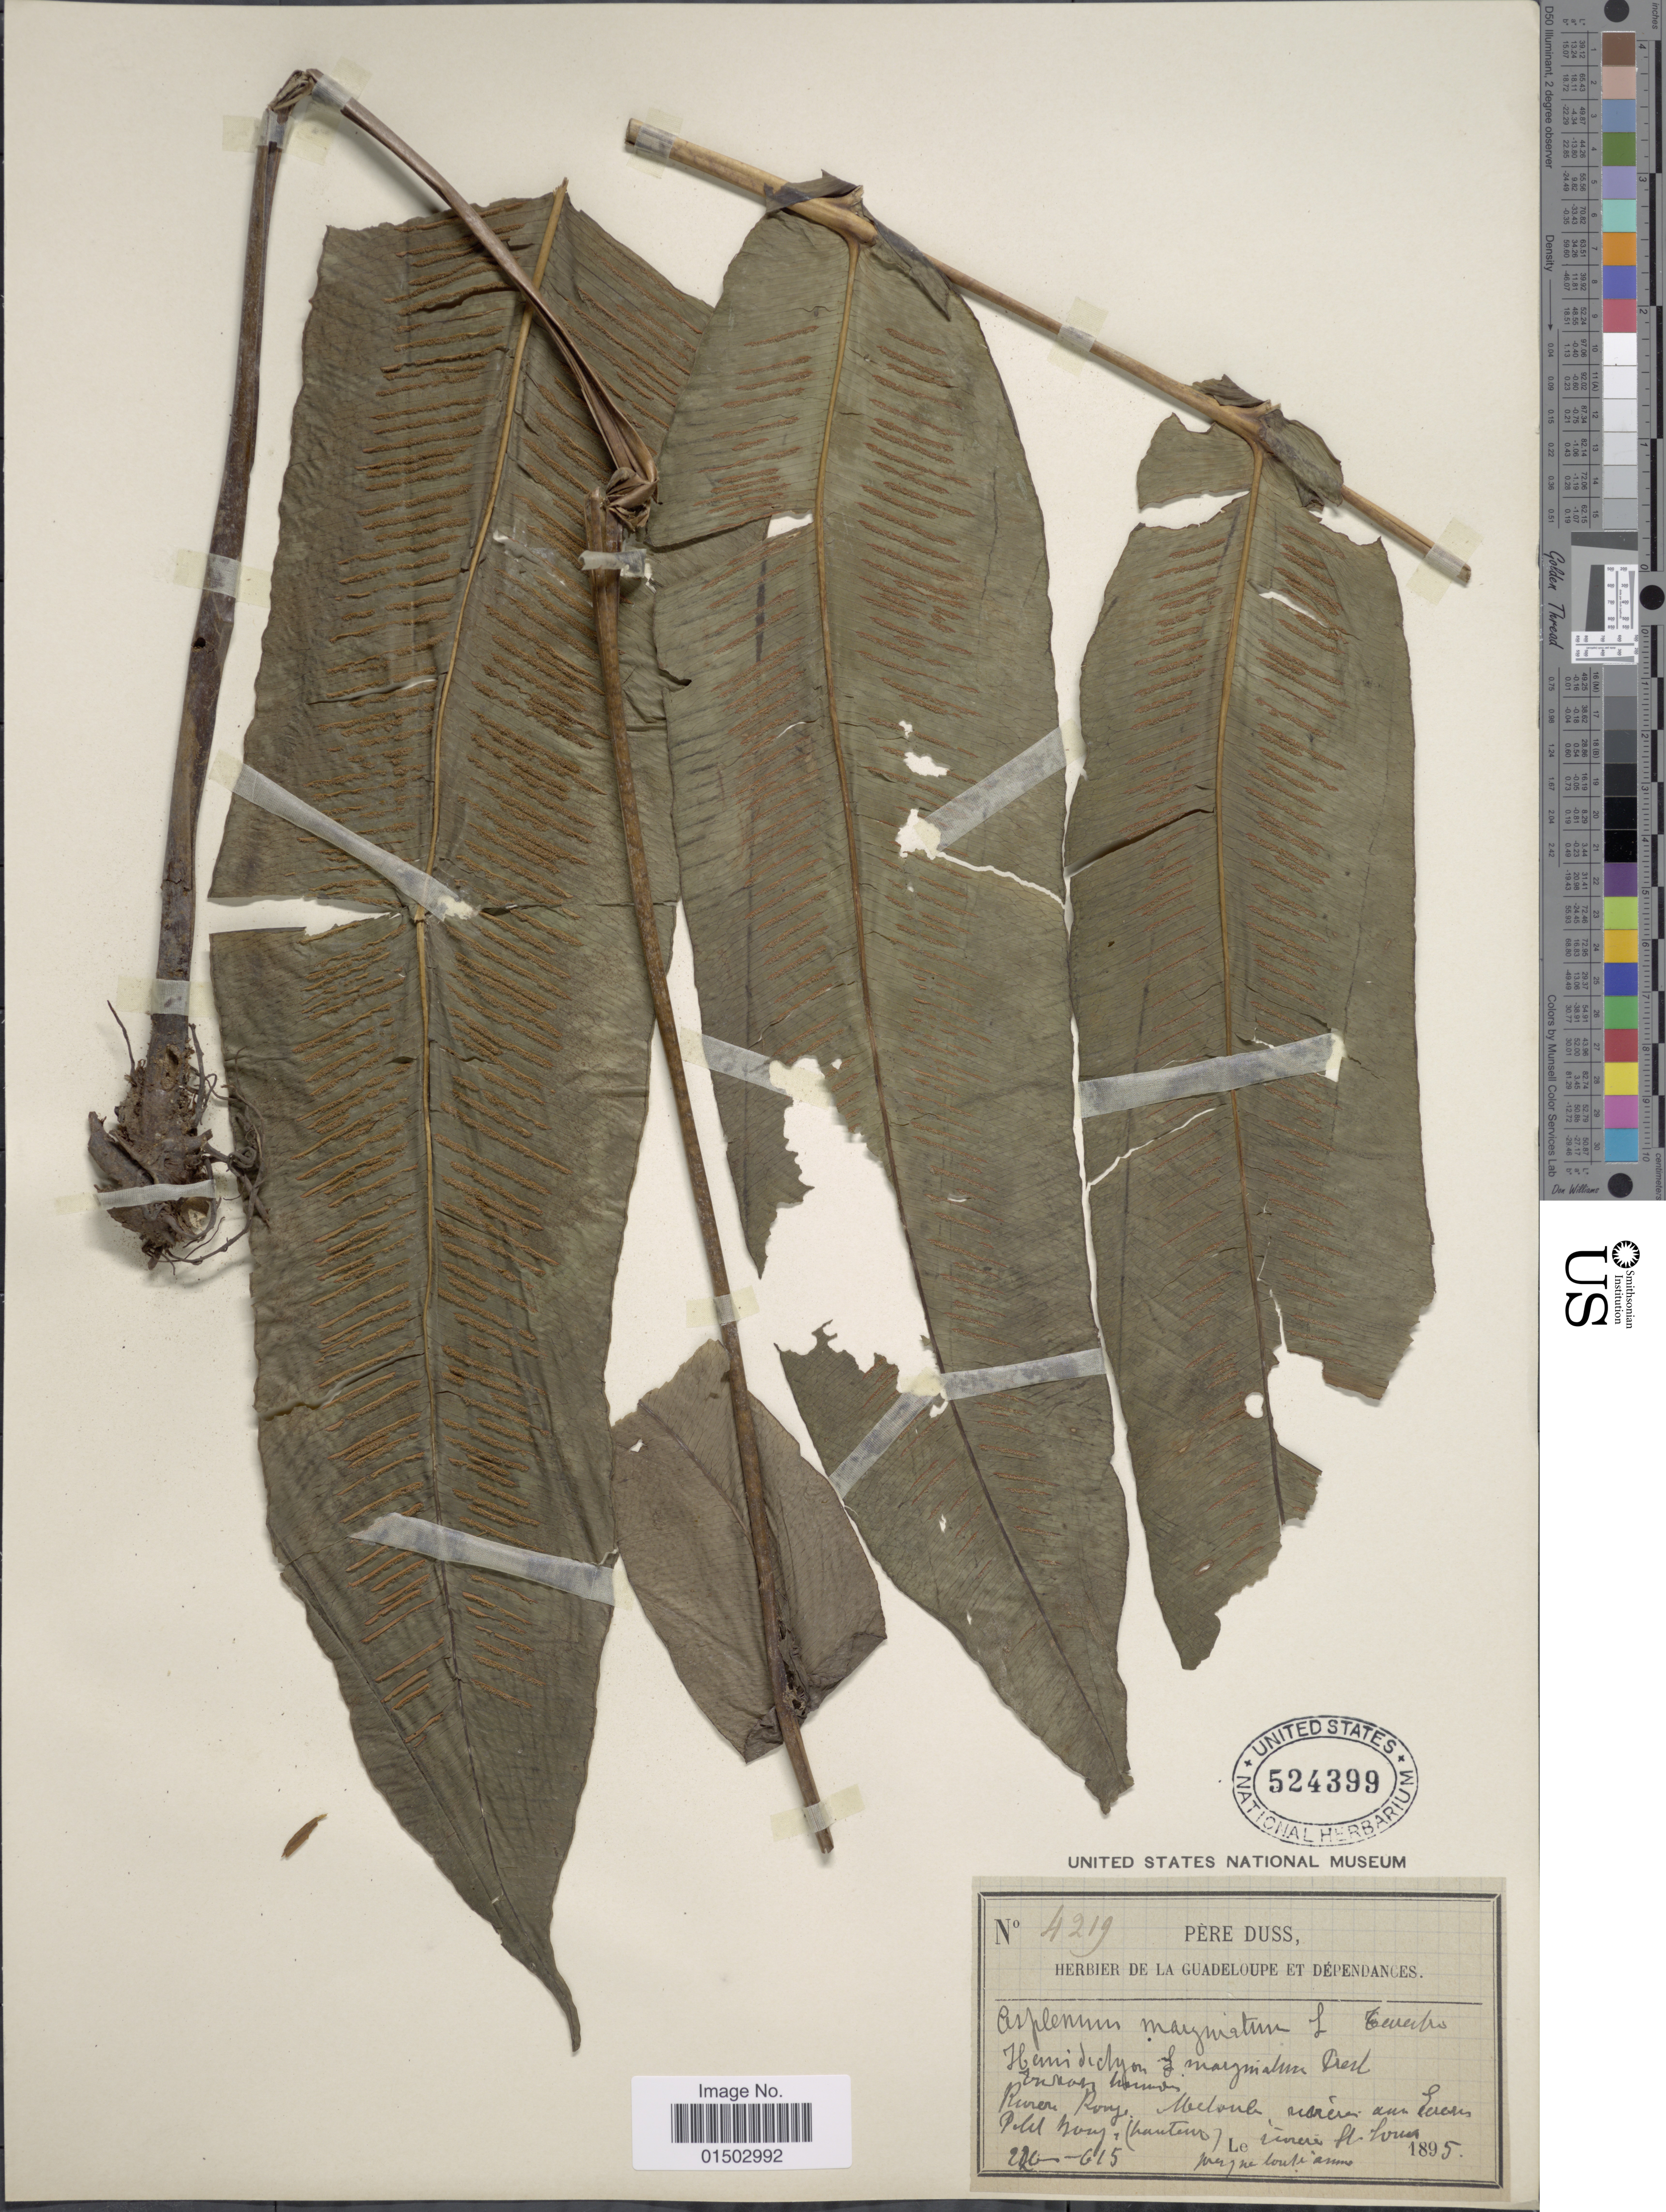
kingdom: Plantae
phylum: Tracheophyta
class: Polypodiopsida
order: Polypodiales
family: Hemidictyaceae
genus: Hemidictyum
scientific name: Hemidictyum marginatum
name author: (L.) C. Presl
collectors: Père Duss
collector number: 4219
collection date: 1895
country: Guadeloupe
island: Basse Terre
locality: Riviere Rouge, Matouba, riviere aux ecrevisses Petit Bourg (hauteurs), riviere St. Louis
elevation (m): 220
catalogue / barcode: US 524399